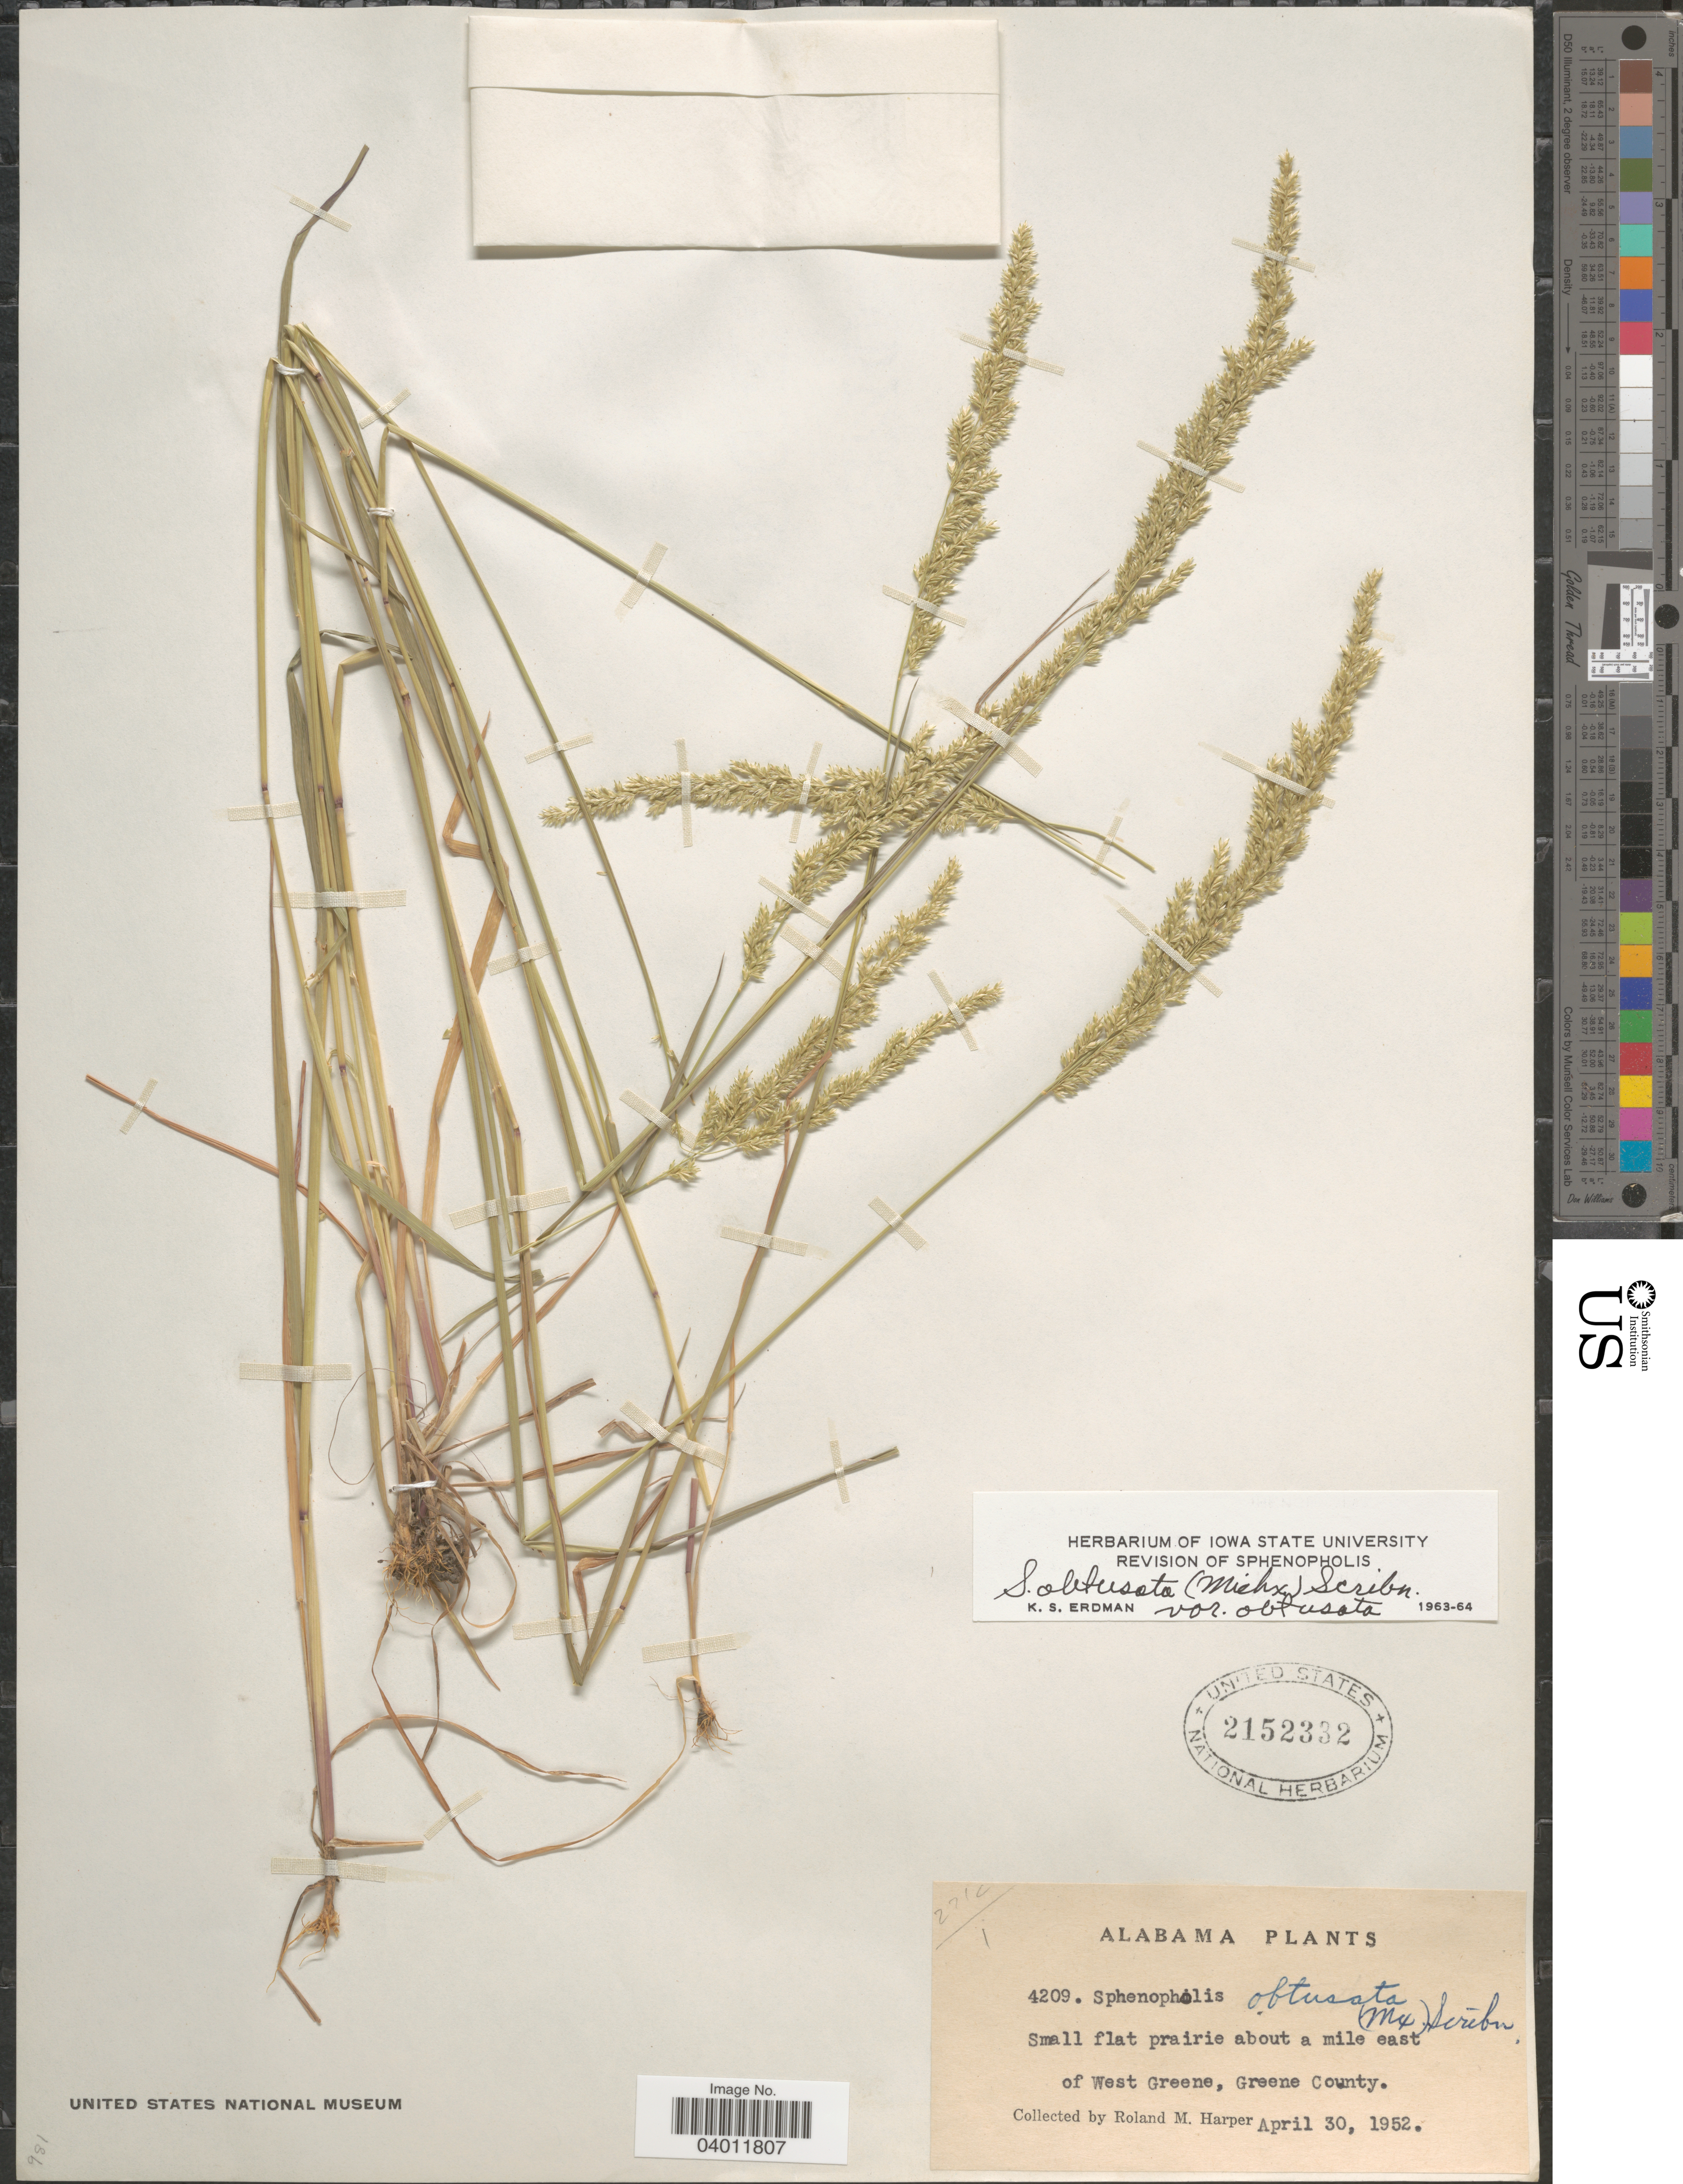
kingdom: Plantae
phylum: Tracheophyta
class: Liliopsida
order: Poales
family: Poaceae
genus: Sphenopholis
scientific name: Sphenopholis obtusata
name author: (Michx.) Scribn.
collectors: R. M. Harper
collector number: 4209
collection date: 1952-04-30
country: United States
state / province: Alabama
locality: About a mile east of West Greene, Greene County.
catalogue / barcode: US 2152332